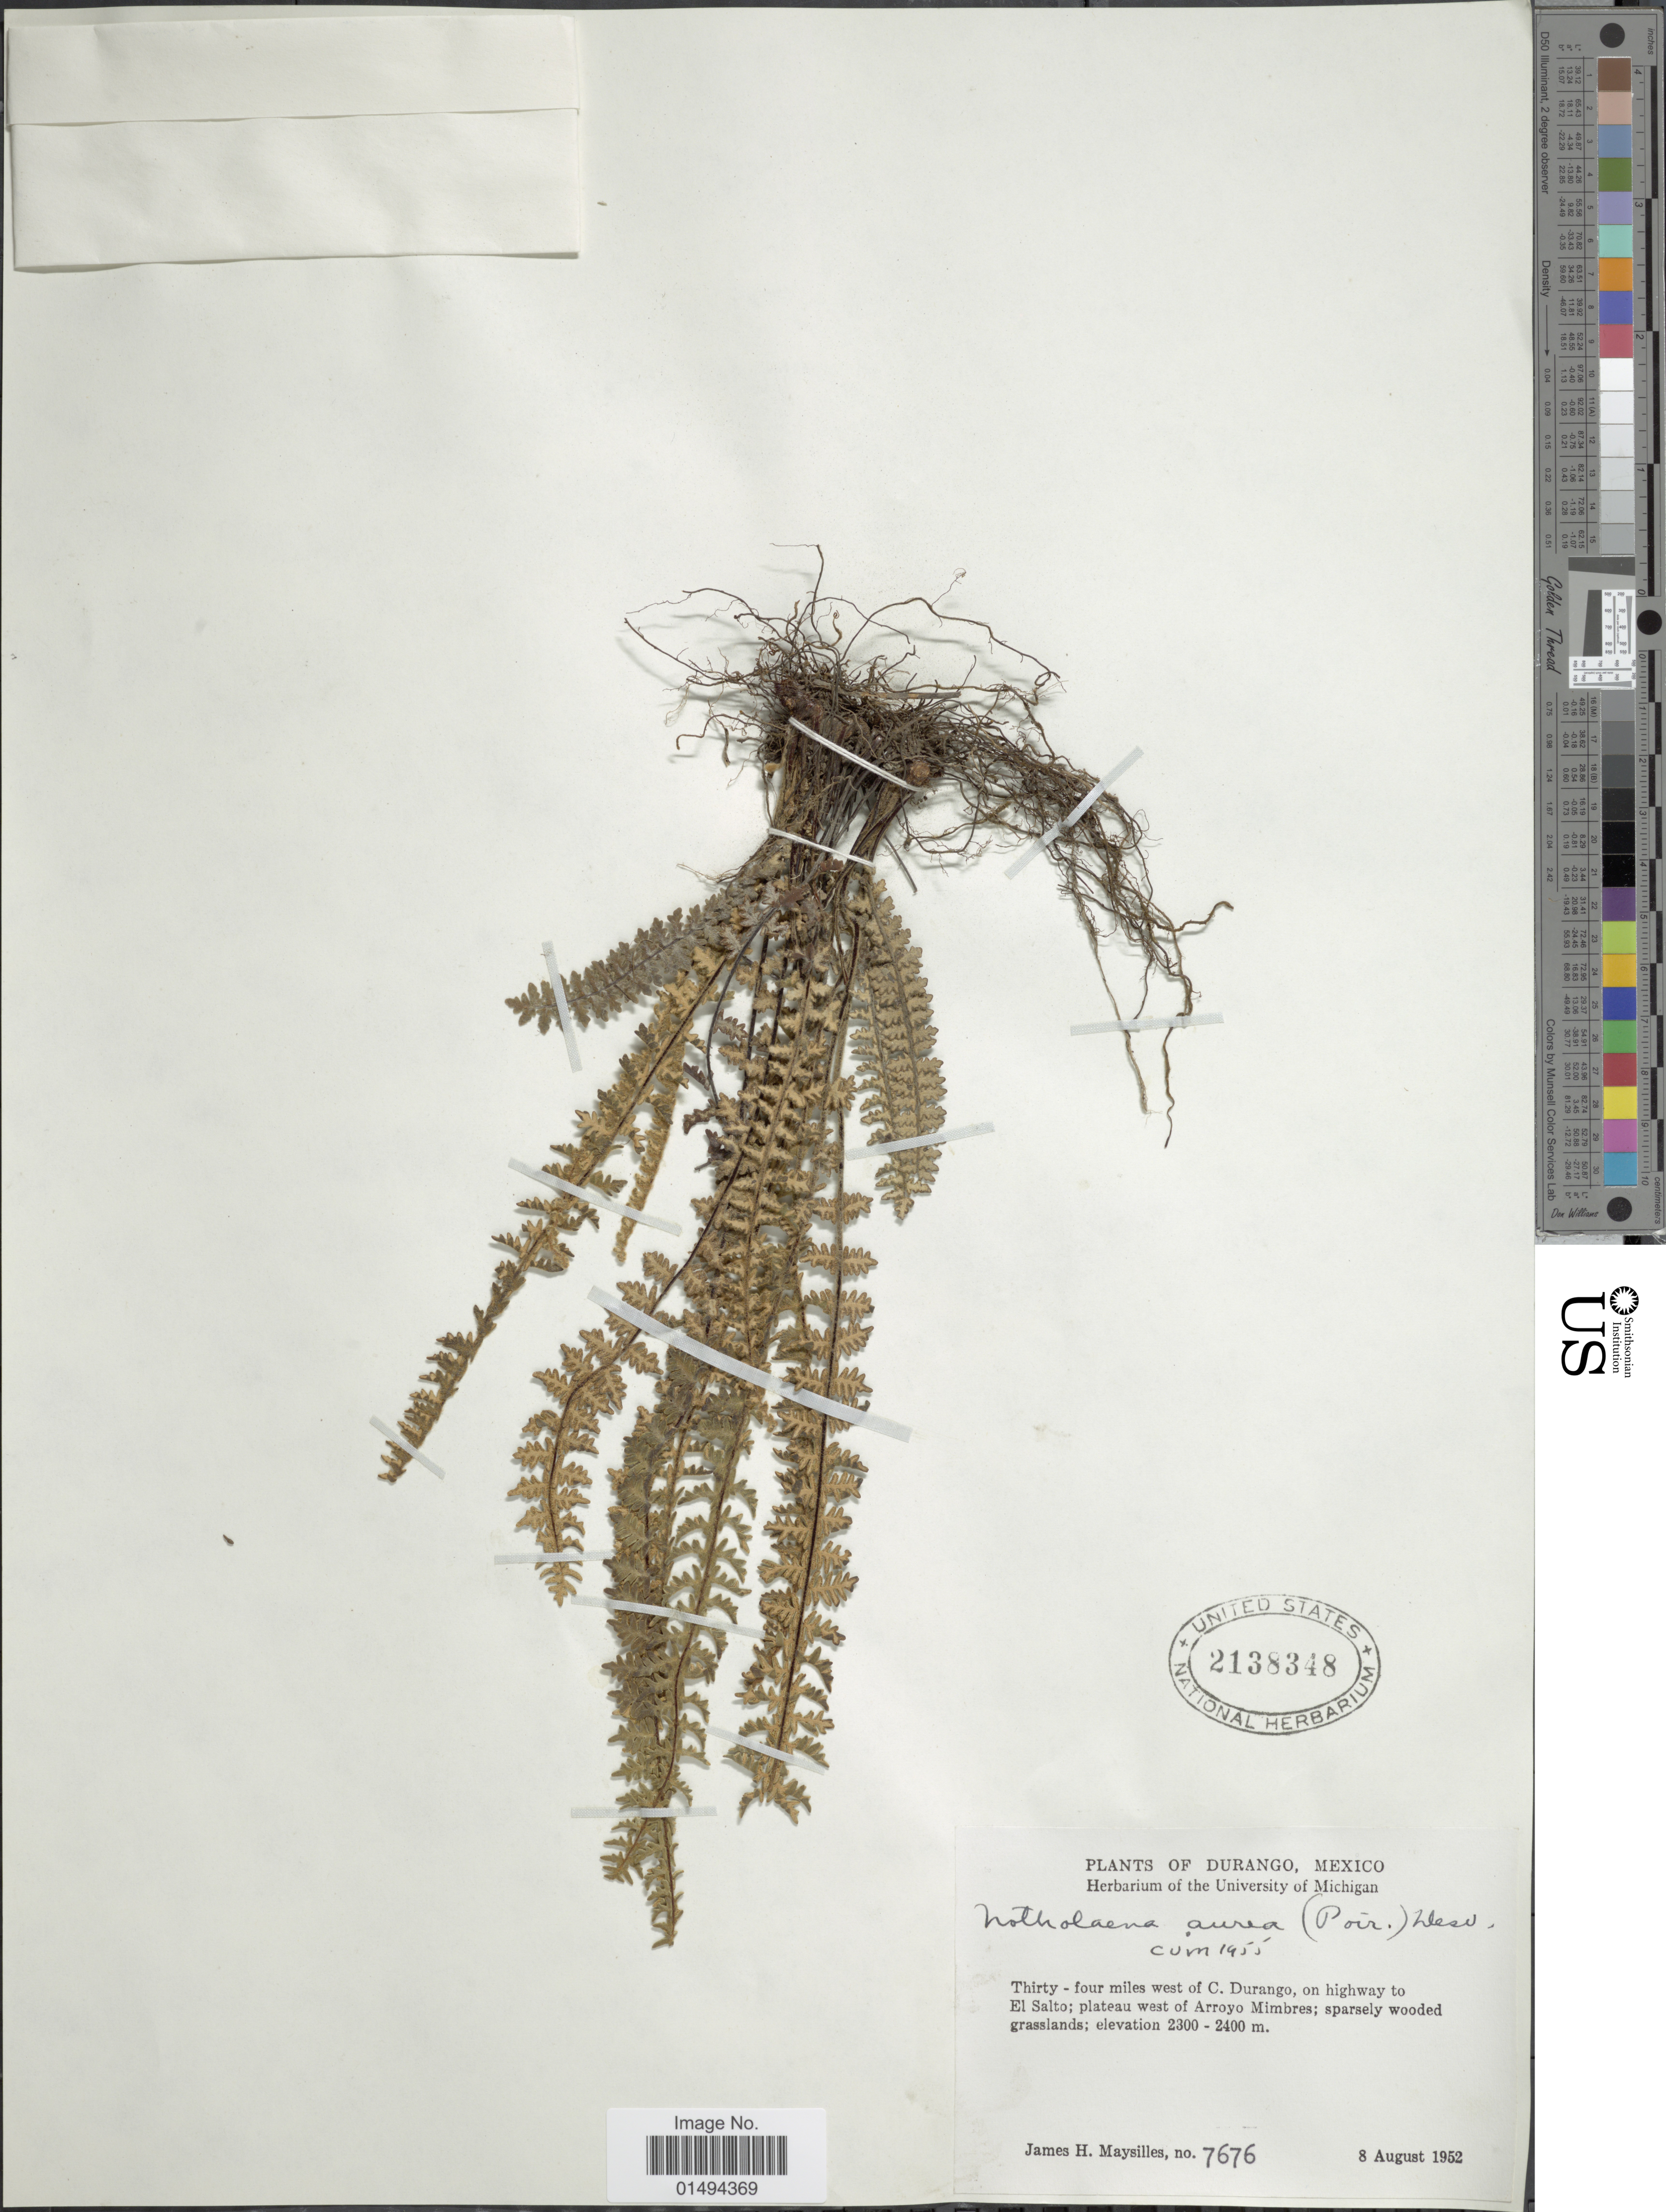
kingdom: Plantae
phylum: Tracheophyta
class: Polypodiopsida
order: Polypodiales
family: Pteridaceae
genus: Myriopteris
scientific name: Myriopteris aurea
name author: (Poir.) Grusz & Windham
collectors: J. Maysilles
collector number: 7676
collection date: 1952-08-08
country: Mexico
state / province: Durango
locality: Thirty four miles west of C. Durango, on highway to El Salto; plateau west of Arroyo Mimbres; sparsely wooded grasslands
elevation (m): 2300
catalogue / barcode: US 2138348